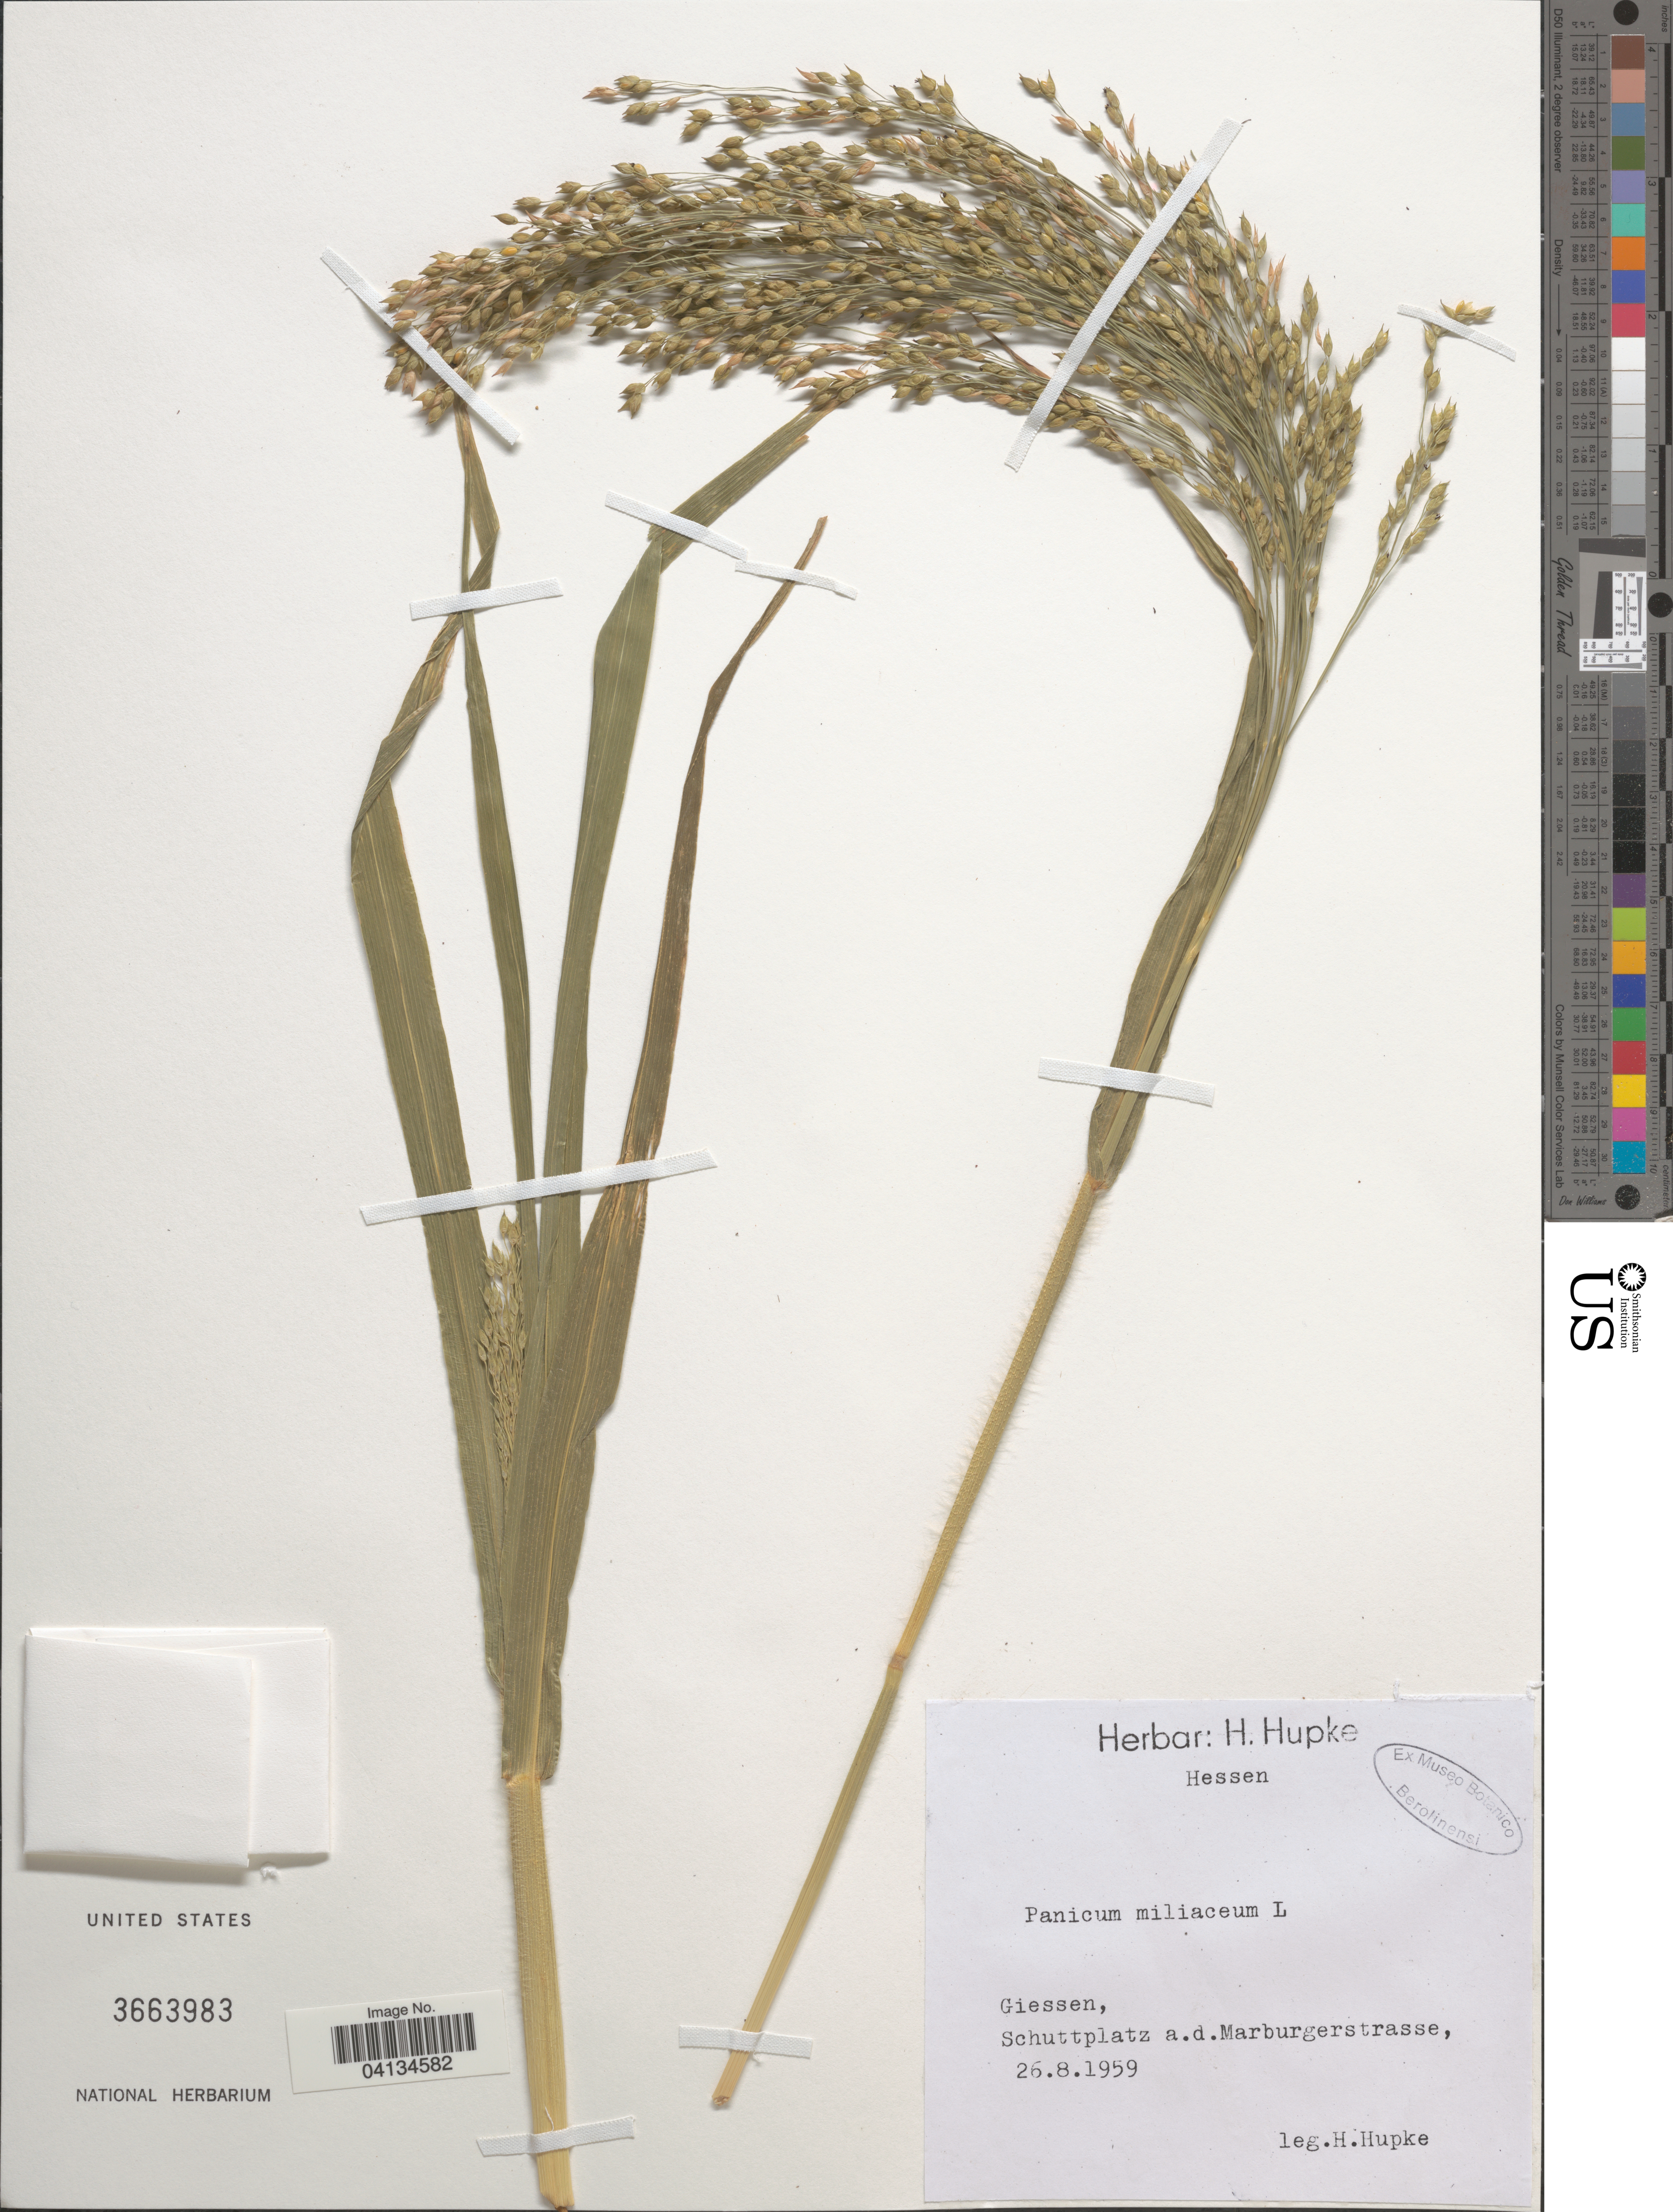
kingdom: Plantae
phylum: Tracheophyta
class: Liliopsida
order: Poales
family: Poaceae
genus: Panicum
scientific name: Panicum miliaceum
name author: L.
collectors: H. Hupke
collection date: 1959-08-26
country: Germany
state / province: Hesse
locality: Giessen, Schuttplatz a.d. Marburgerstrasse.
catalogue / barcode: US 3663983